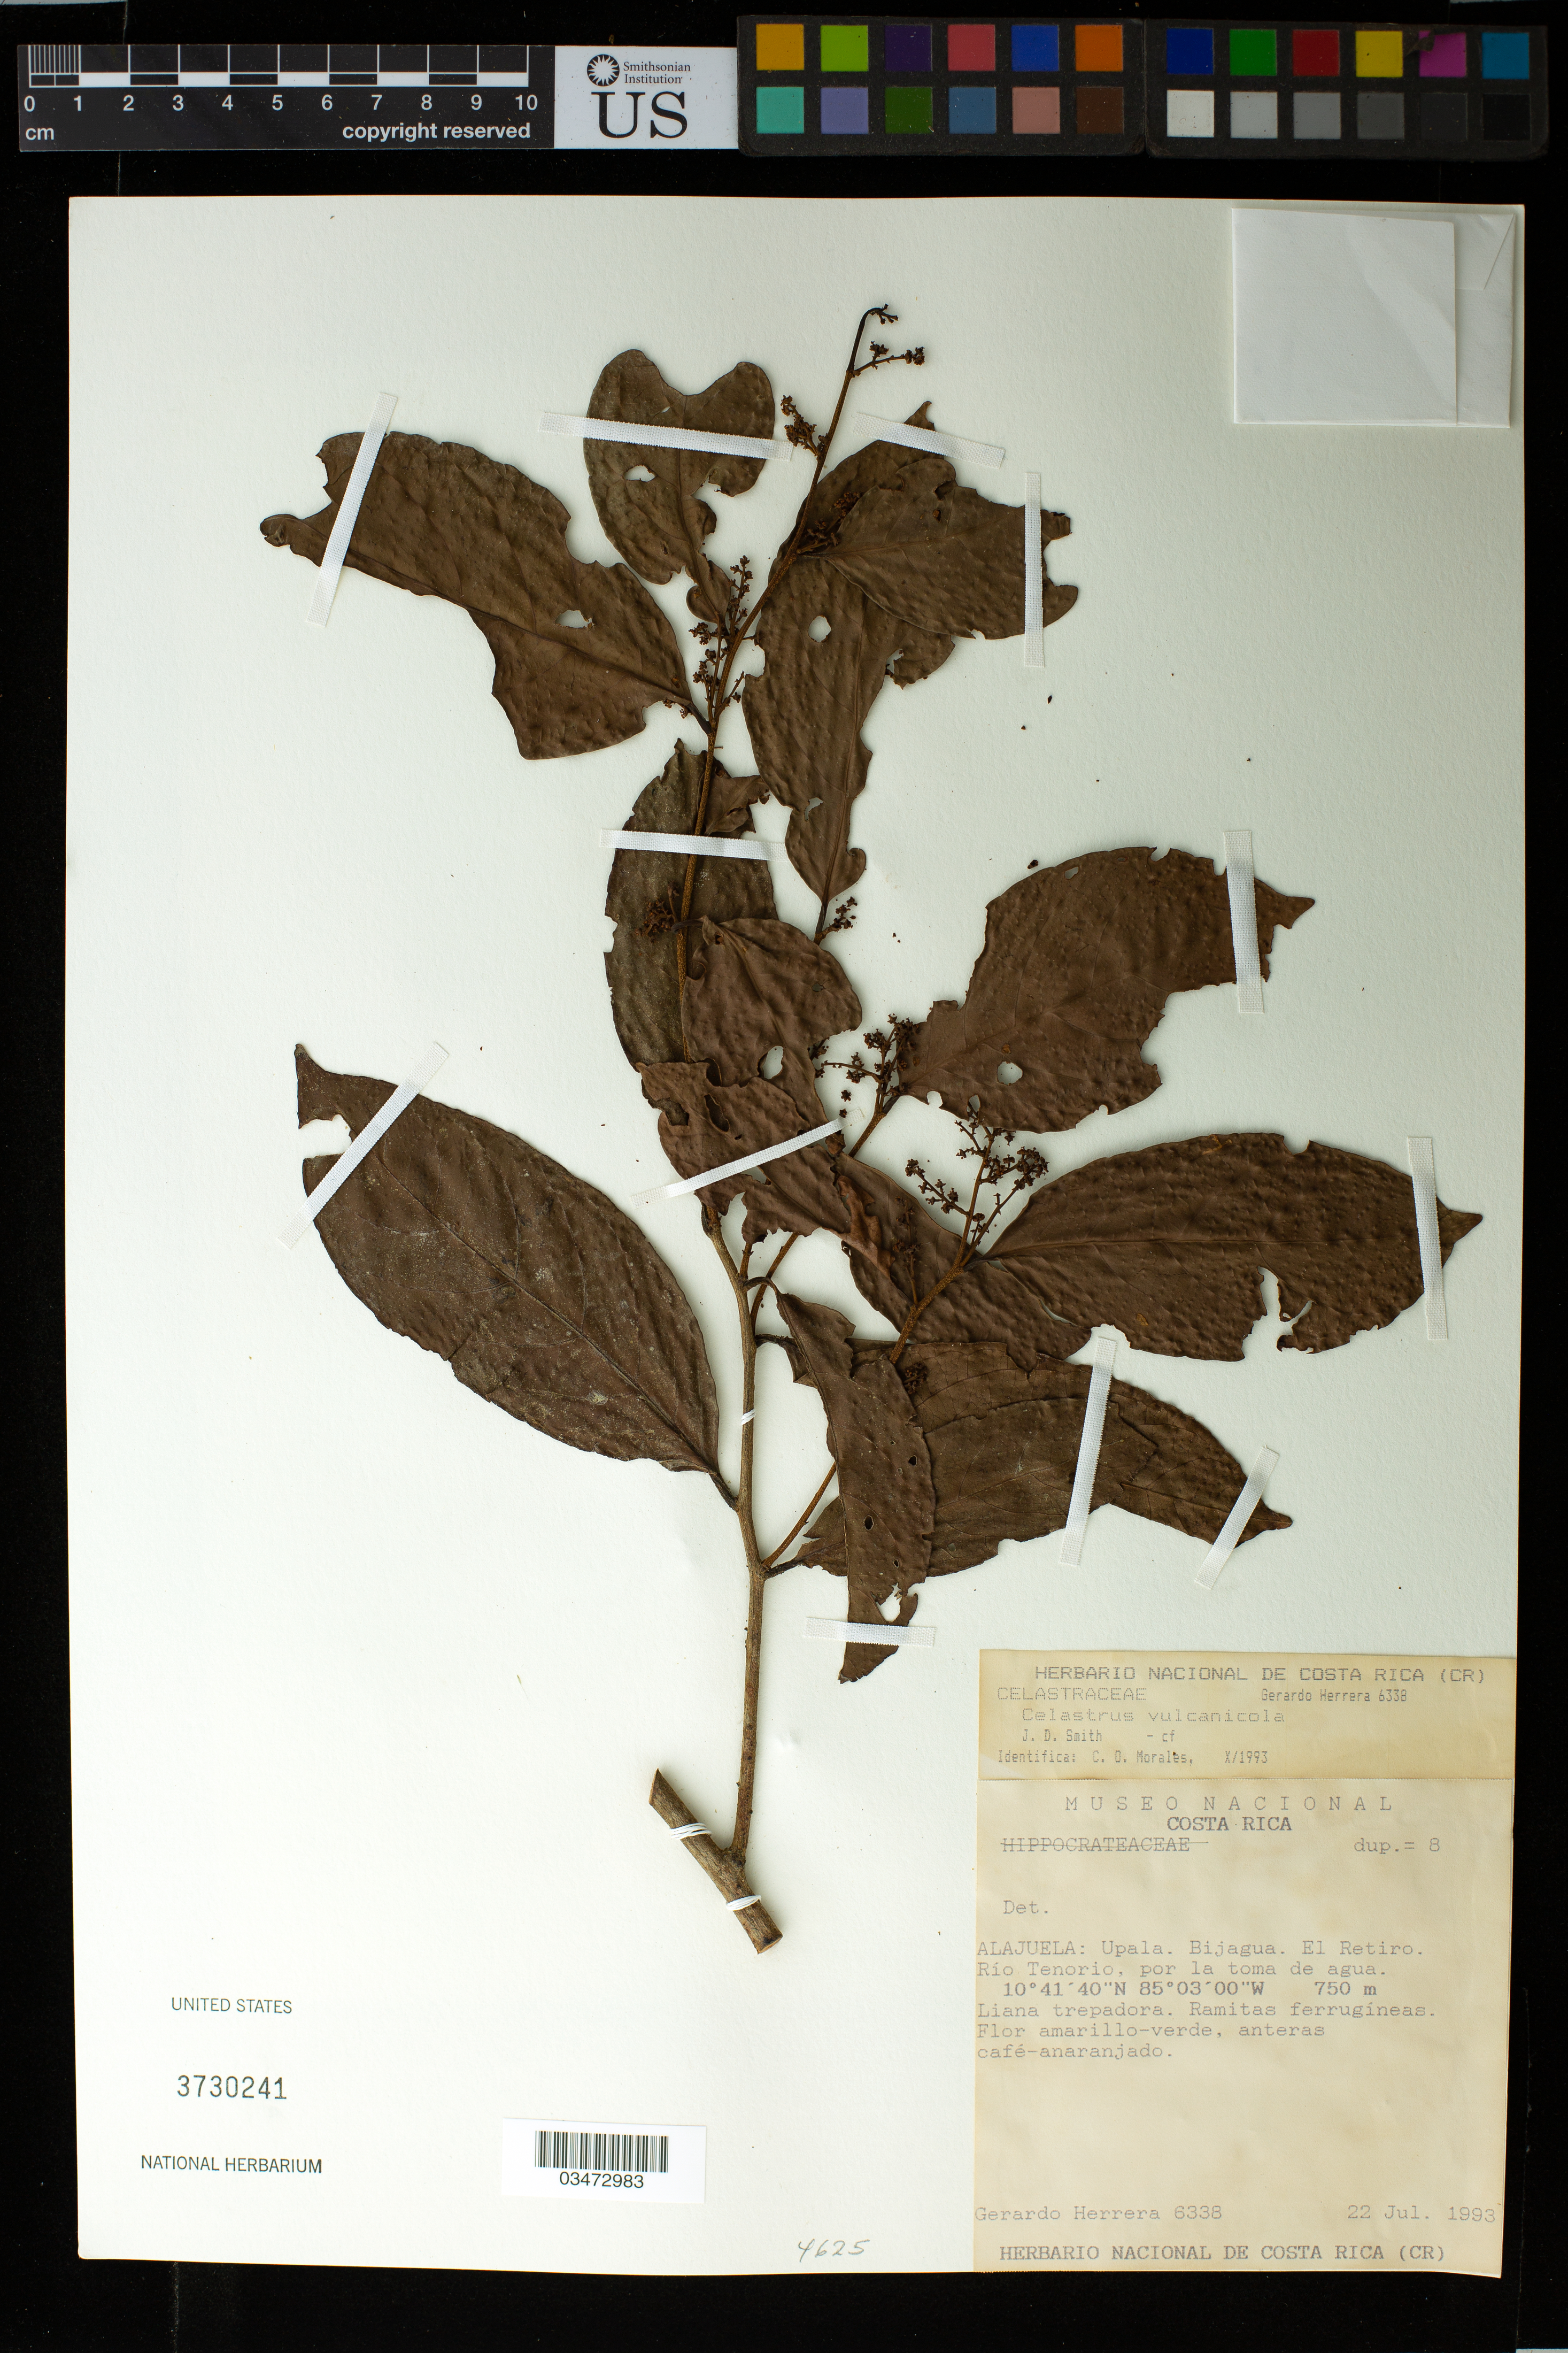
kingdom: Plantae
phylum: Tracheophyta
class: Magnoliopsida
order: Celastrales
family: Celastraceae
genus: Celastrus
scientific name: Celastrus vulcanicola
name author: Donn. Sm.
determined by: Morales, C. O.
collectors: G. Herrera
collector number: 6338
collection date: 1993-07-22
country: Costa Rica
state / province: Alajuela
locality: Upala. Bijagua. El Retiro. Rio Tenorio, por la toma de agua.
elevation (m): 750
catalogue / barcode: US 3730241